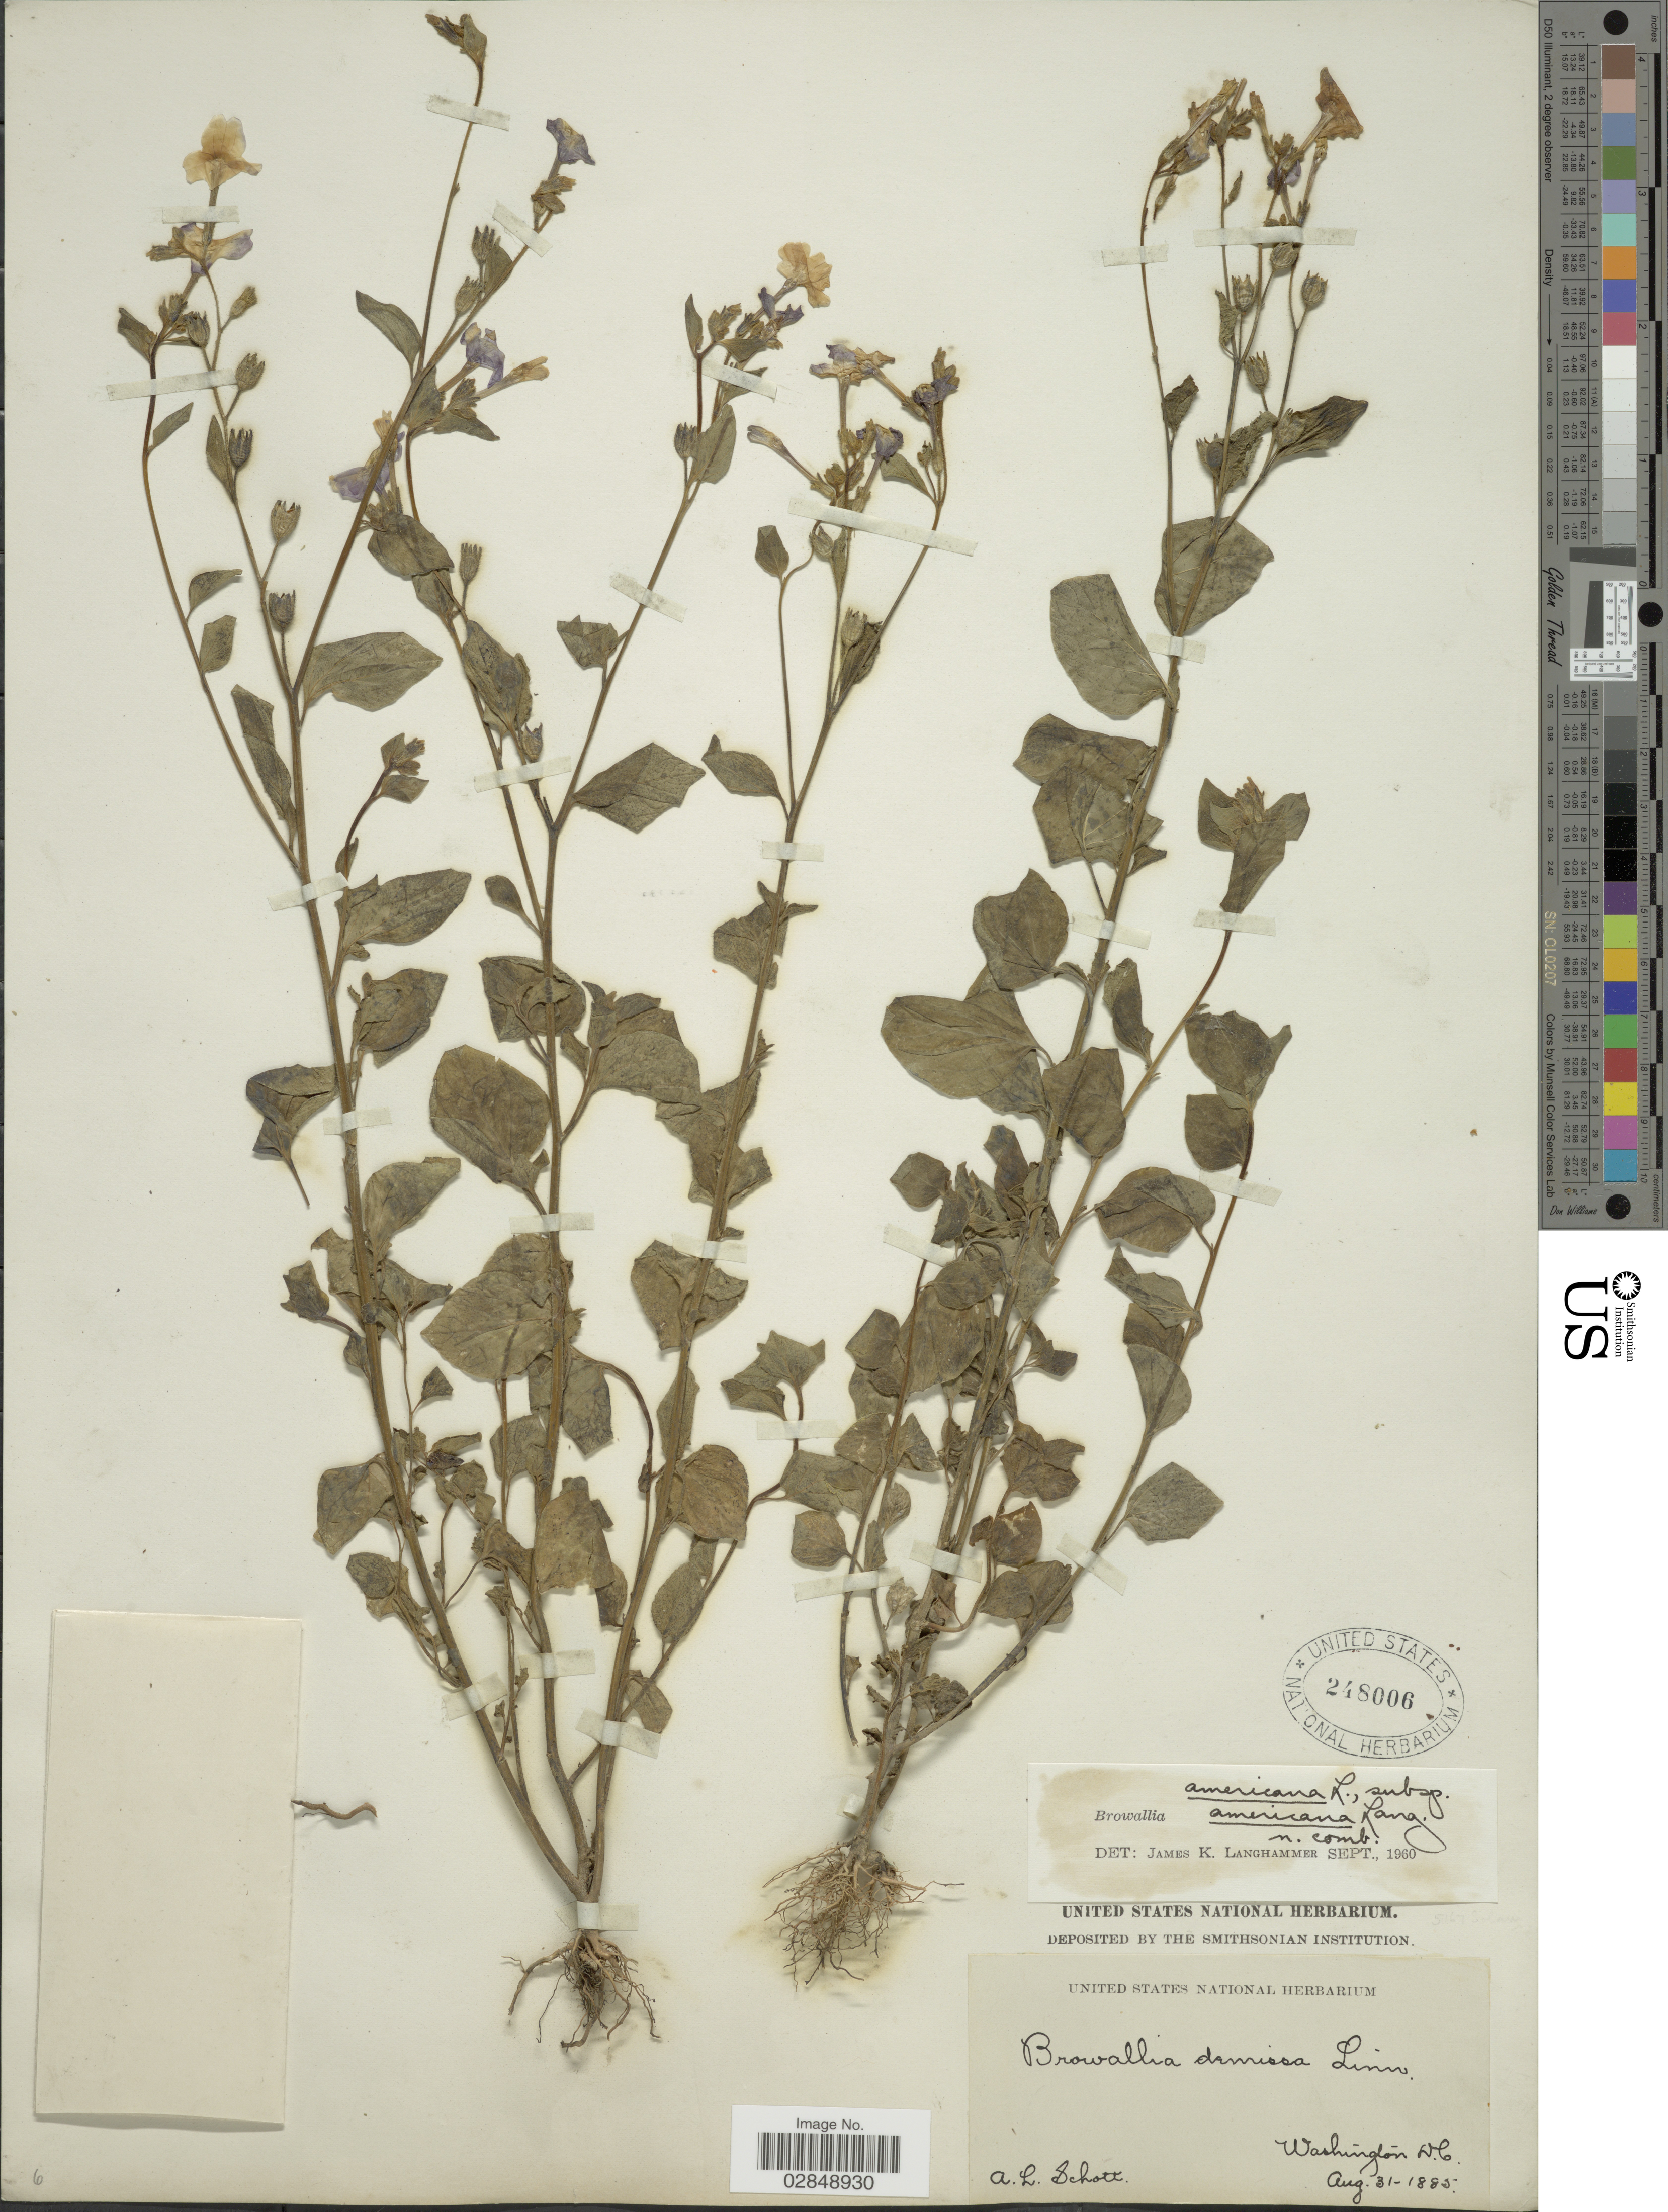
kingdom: Plantae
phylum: Tracheophyta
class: Magnoliopsida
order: Solanales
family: Solanaceae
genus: Browallia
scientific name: Browallia americana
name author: L.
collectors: A. L. Schott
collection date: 1885-08-31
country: United States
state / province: District of Columbia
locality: Washington D.C.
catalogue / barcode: US 248006